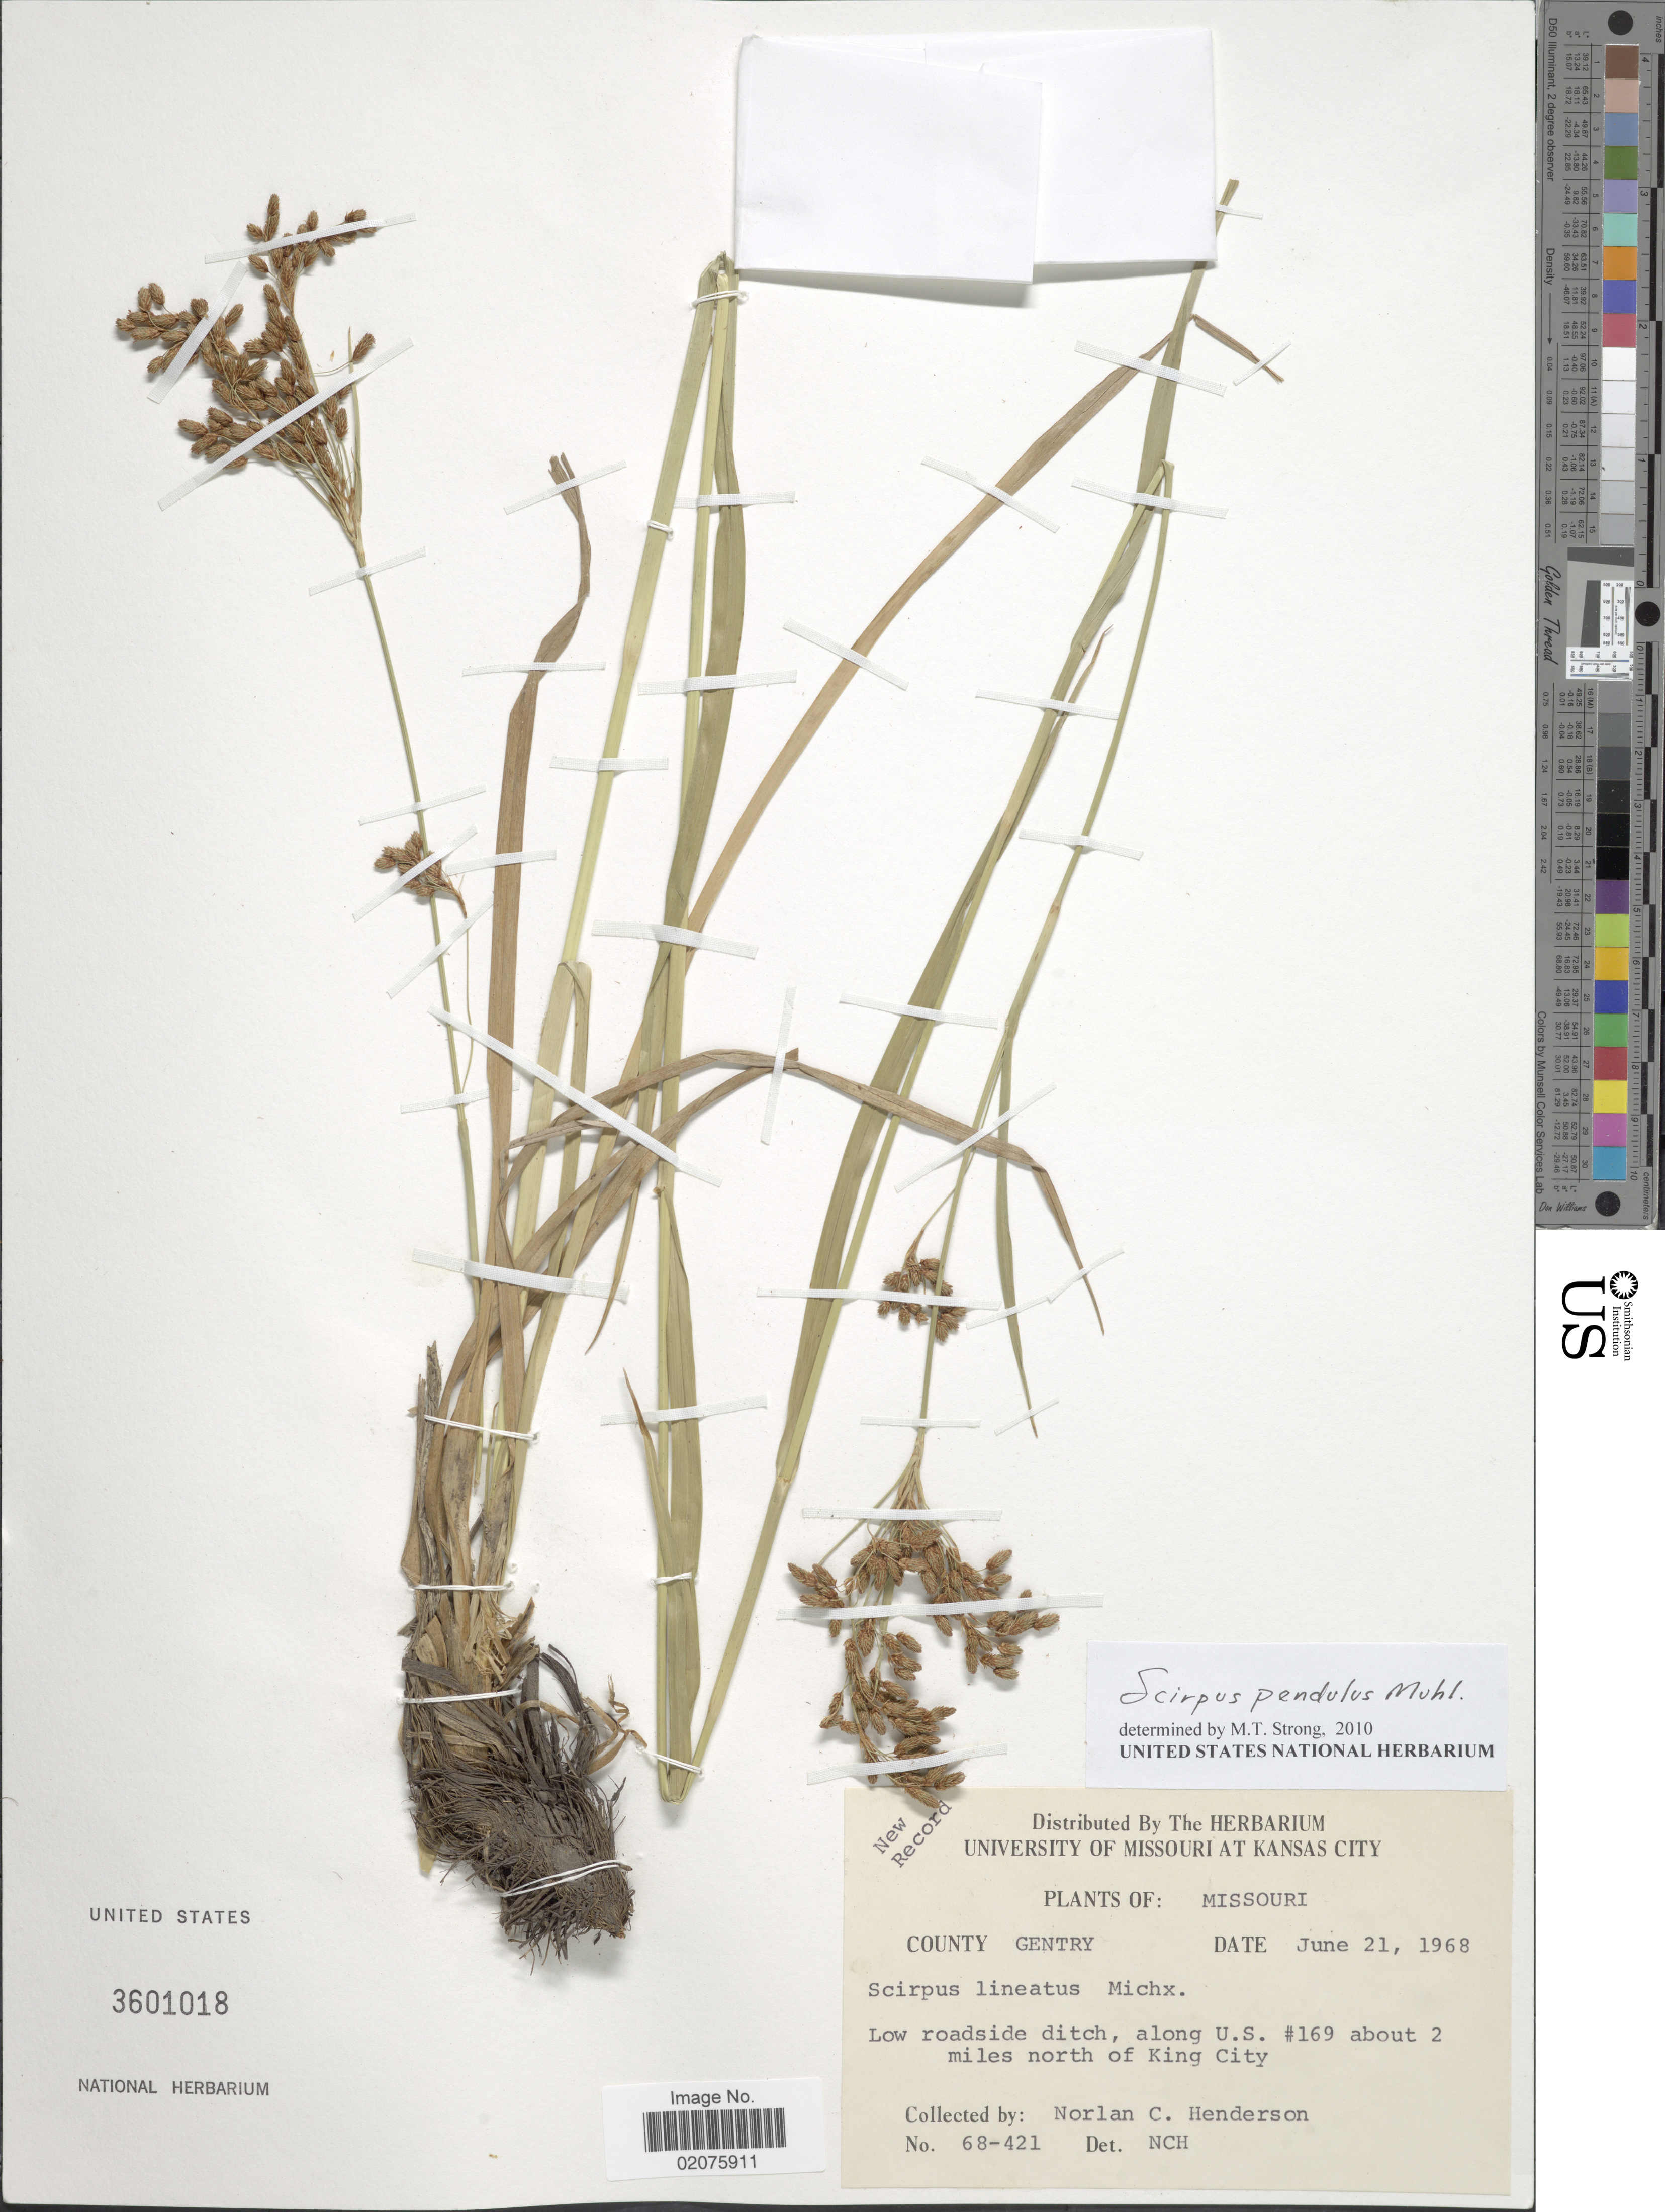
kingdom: Plantae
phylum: Tracheophyta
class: Liliopsida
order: Poales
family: Cyperaceae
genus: Scirpus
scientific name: Scirpus pendulus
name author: Muhl.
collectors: N. C. Henderson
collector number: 68-421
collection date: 1968-06-21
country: United States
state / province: Missouri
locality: County: Gentry. Low roadside ditch, along U.S. # 169 about 2 miles north of King City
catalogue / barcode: US 3601018